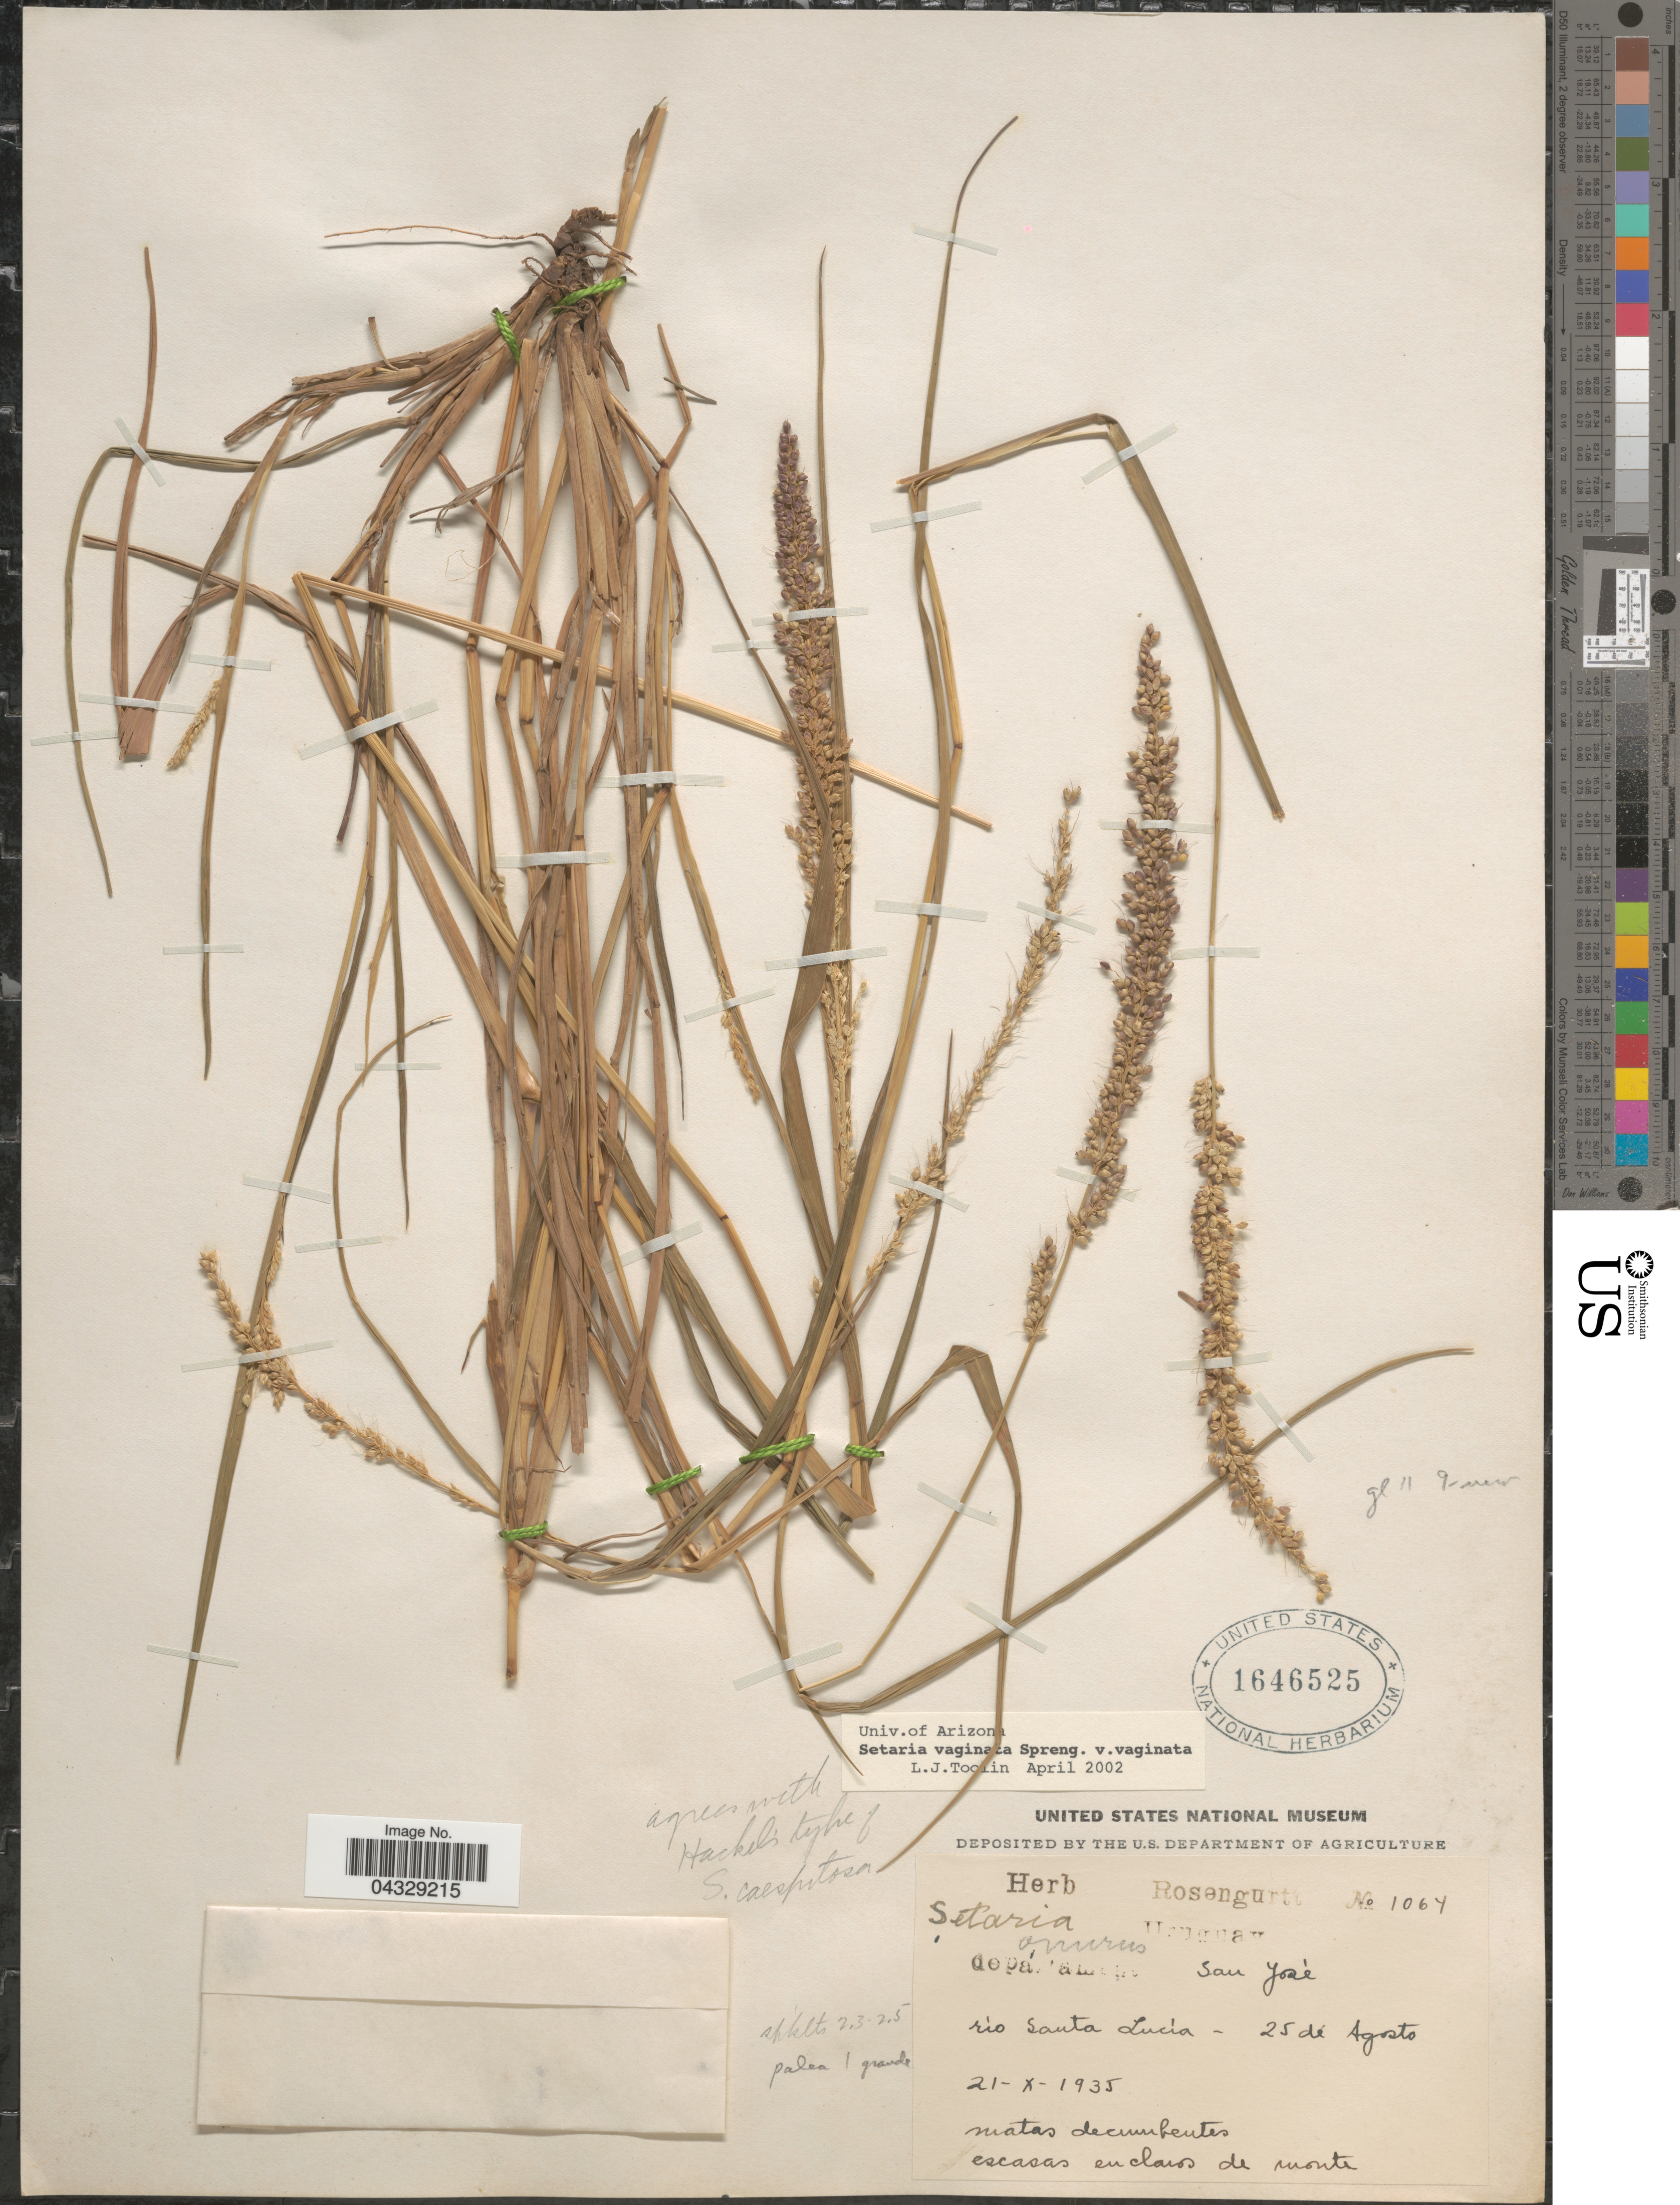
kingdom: Plantae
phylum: Tracheophyta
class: Liliopsida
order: Poales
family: Poaceae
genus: Setaria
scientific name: Setaria vaginata var. vaginata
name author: C.K. Spreng.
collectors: ex herb. Rosengurtt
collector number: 1064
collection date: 1935-10-21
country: Uruguay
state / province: San Jose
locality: Departmaneto San Josè. Río Santa Lucía - 25 de Agosto.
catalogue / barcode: US 1646525